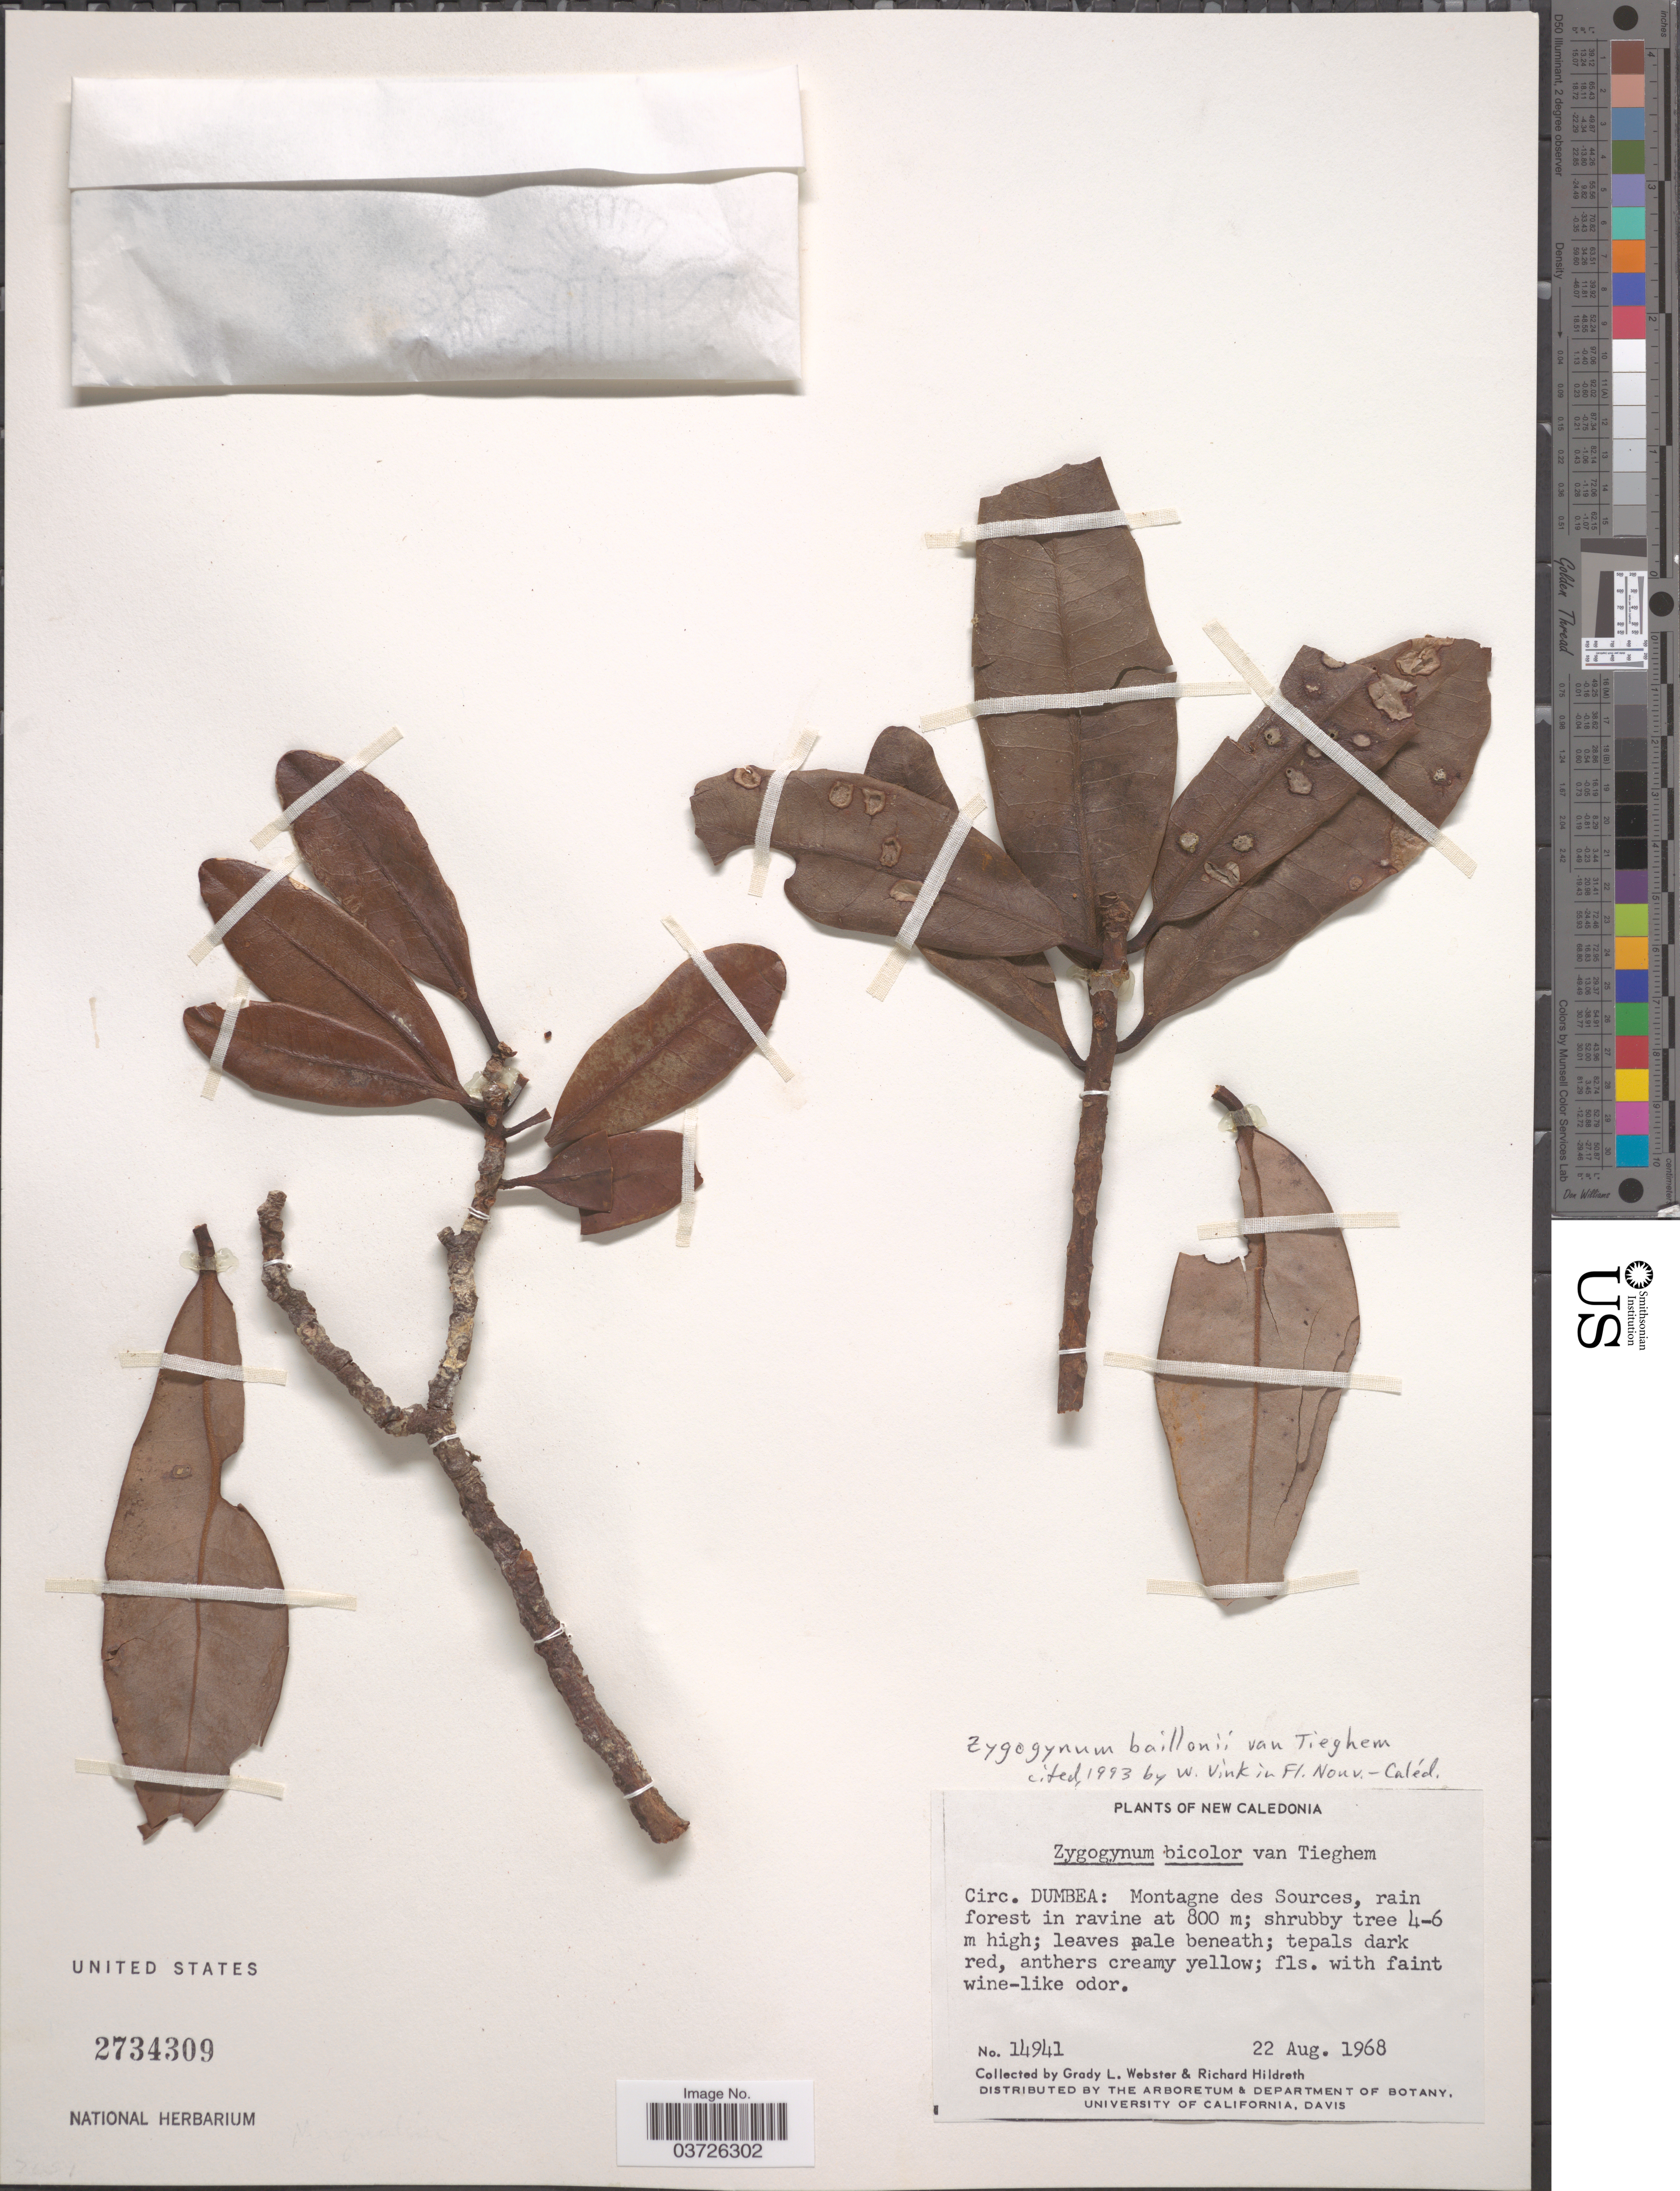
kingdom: Plantae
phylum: Tracheophyta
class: Magnoliopsida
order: Canellales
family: Winteraceae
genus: Zygogynum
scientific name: Zygogynum baillonii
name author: Tiegh.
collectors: G. L. Webster & R. Hildreth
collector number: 14941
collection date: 1968-08-22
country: New Caledonia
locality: Circ. Dumbea: Montagne des Sources.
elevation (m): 800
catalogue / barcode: US 2734309